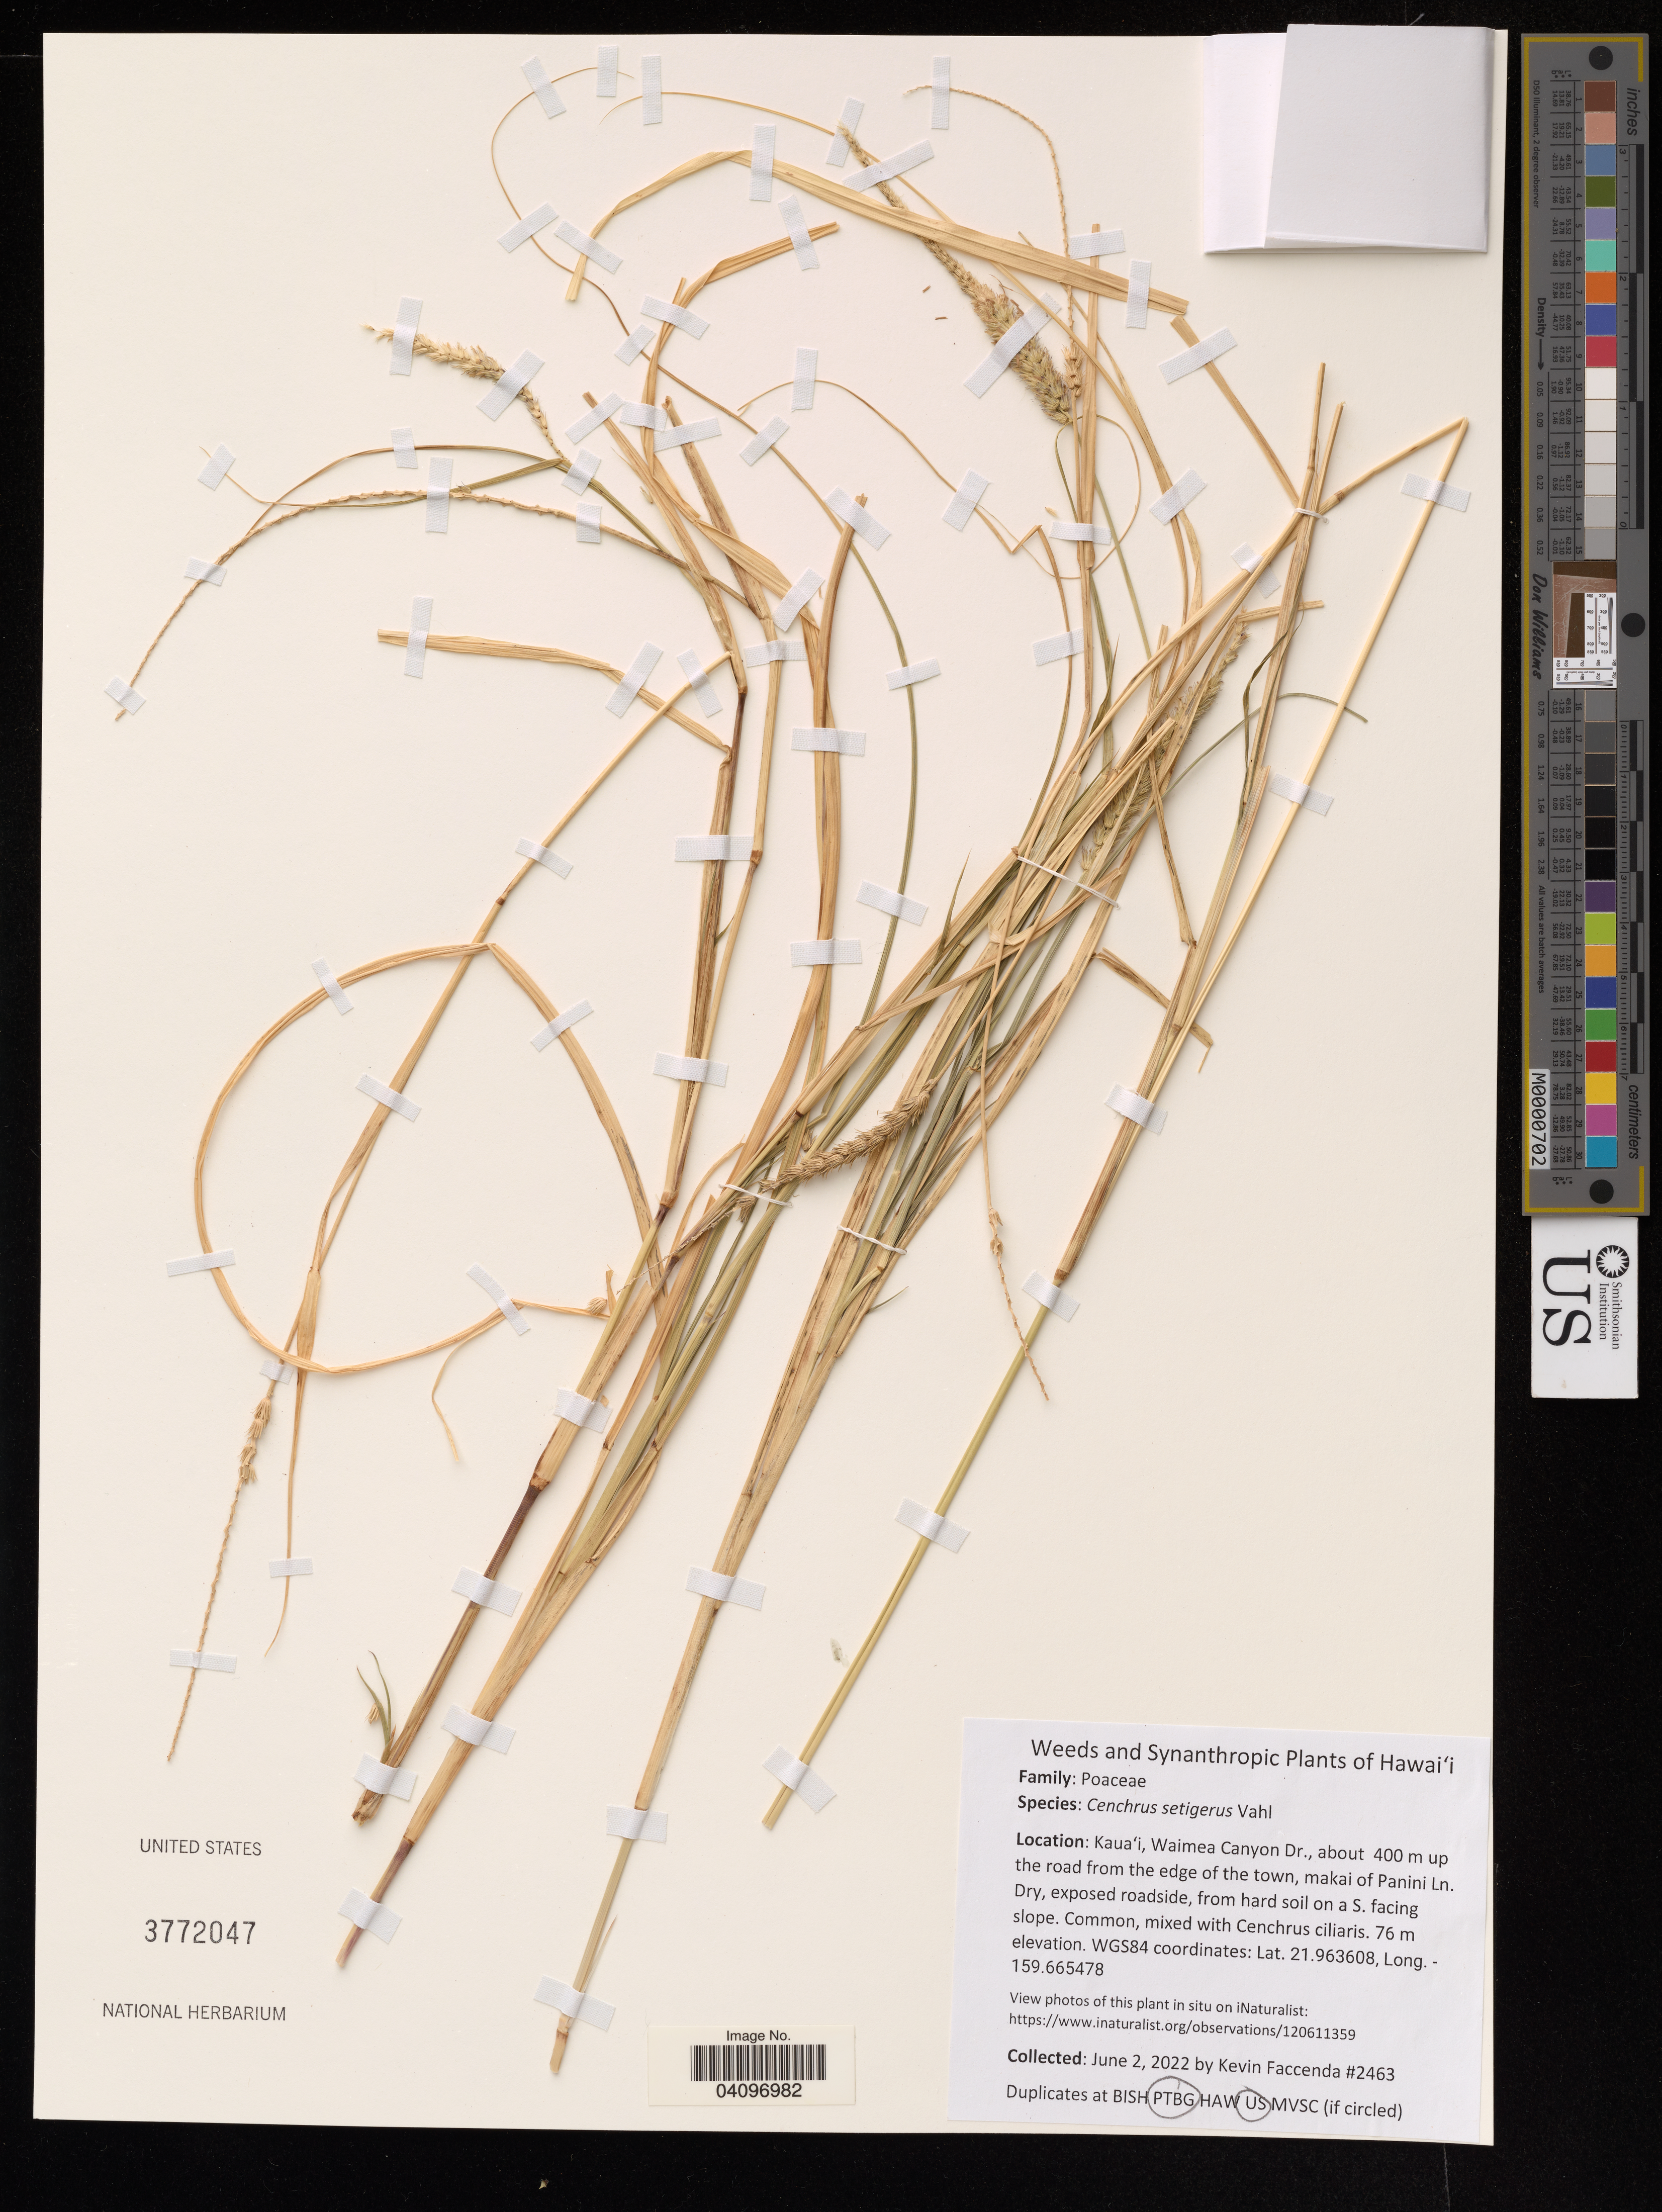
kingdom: Plantae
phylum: Tracheophyta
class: Liliopsida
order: Poales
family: Poaceae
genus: Cenchrus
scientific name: Cenchrus setigerus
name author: Vahl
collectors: K. Faccenda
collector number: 2463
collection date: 2022-06-02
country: United States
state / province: Hawaii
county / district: Kaua'i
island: Kaua'i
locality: Waimea Canyon Drive, about 400m up the road from the edge of town, makai of Panini Ln.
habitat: Dry, exposed roadside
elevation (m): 76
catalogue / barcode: US 3772047